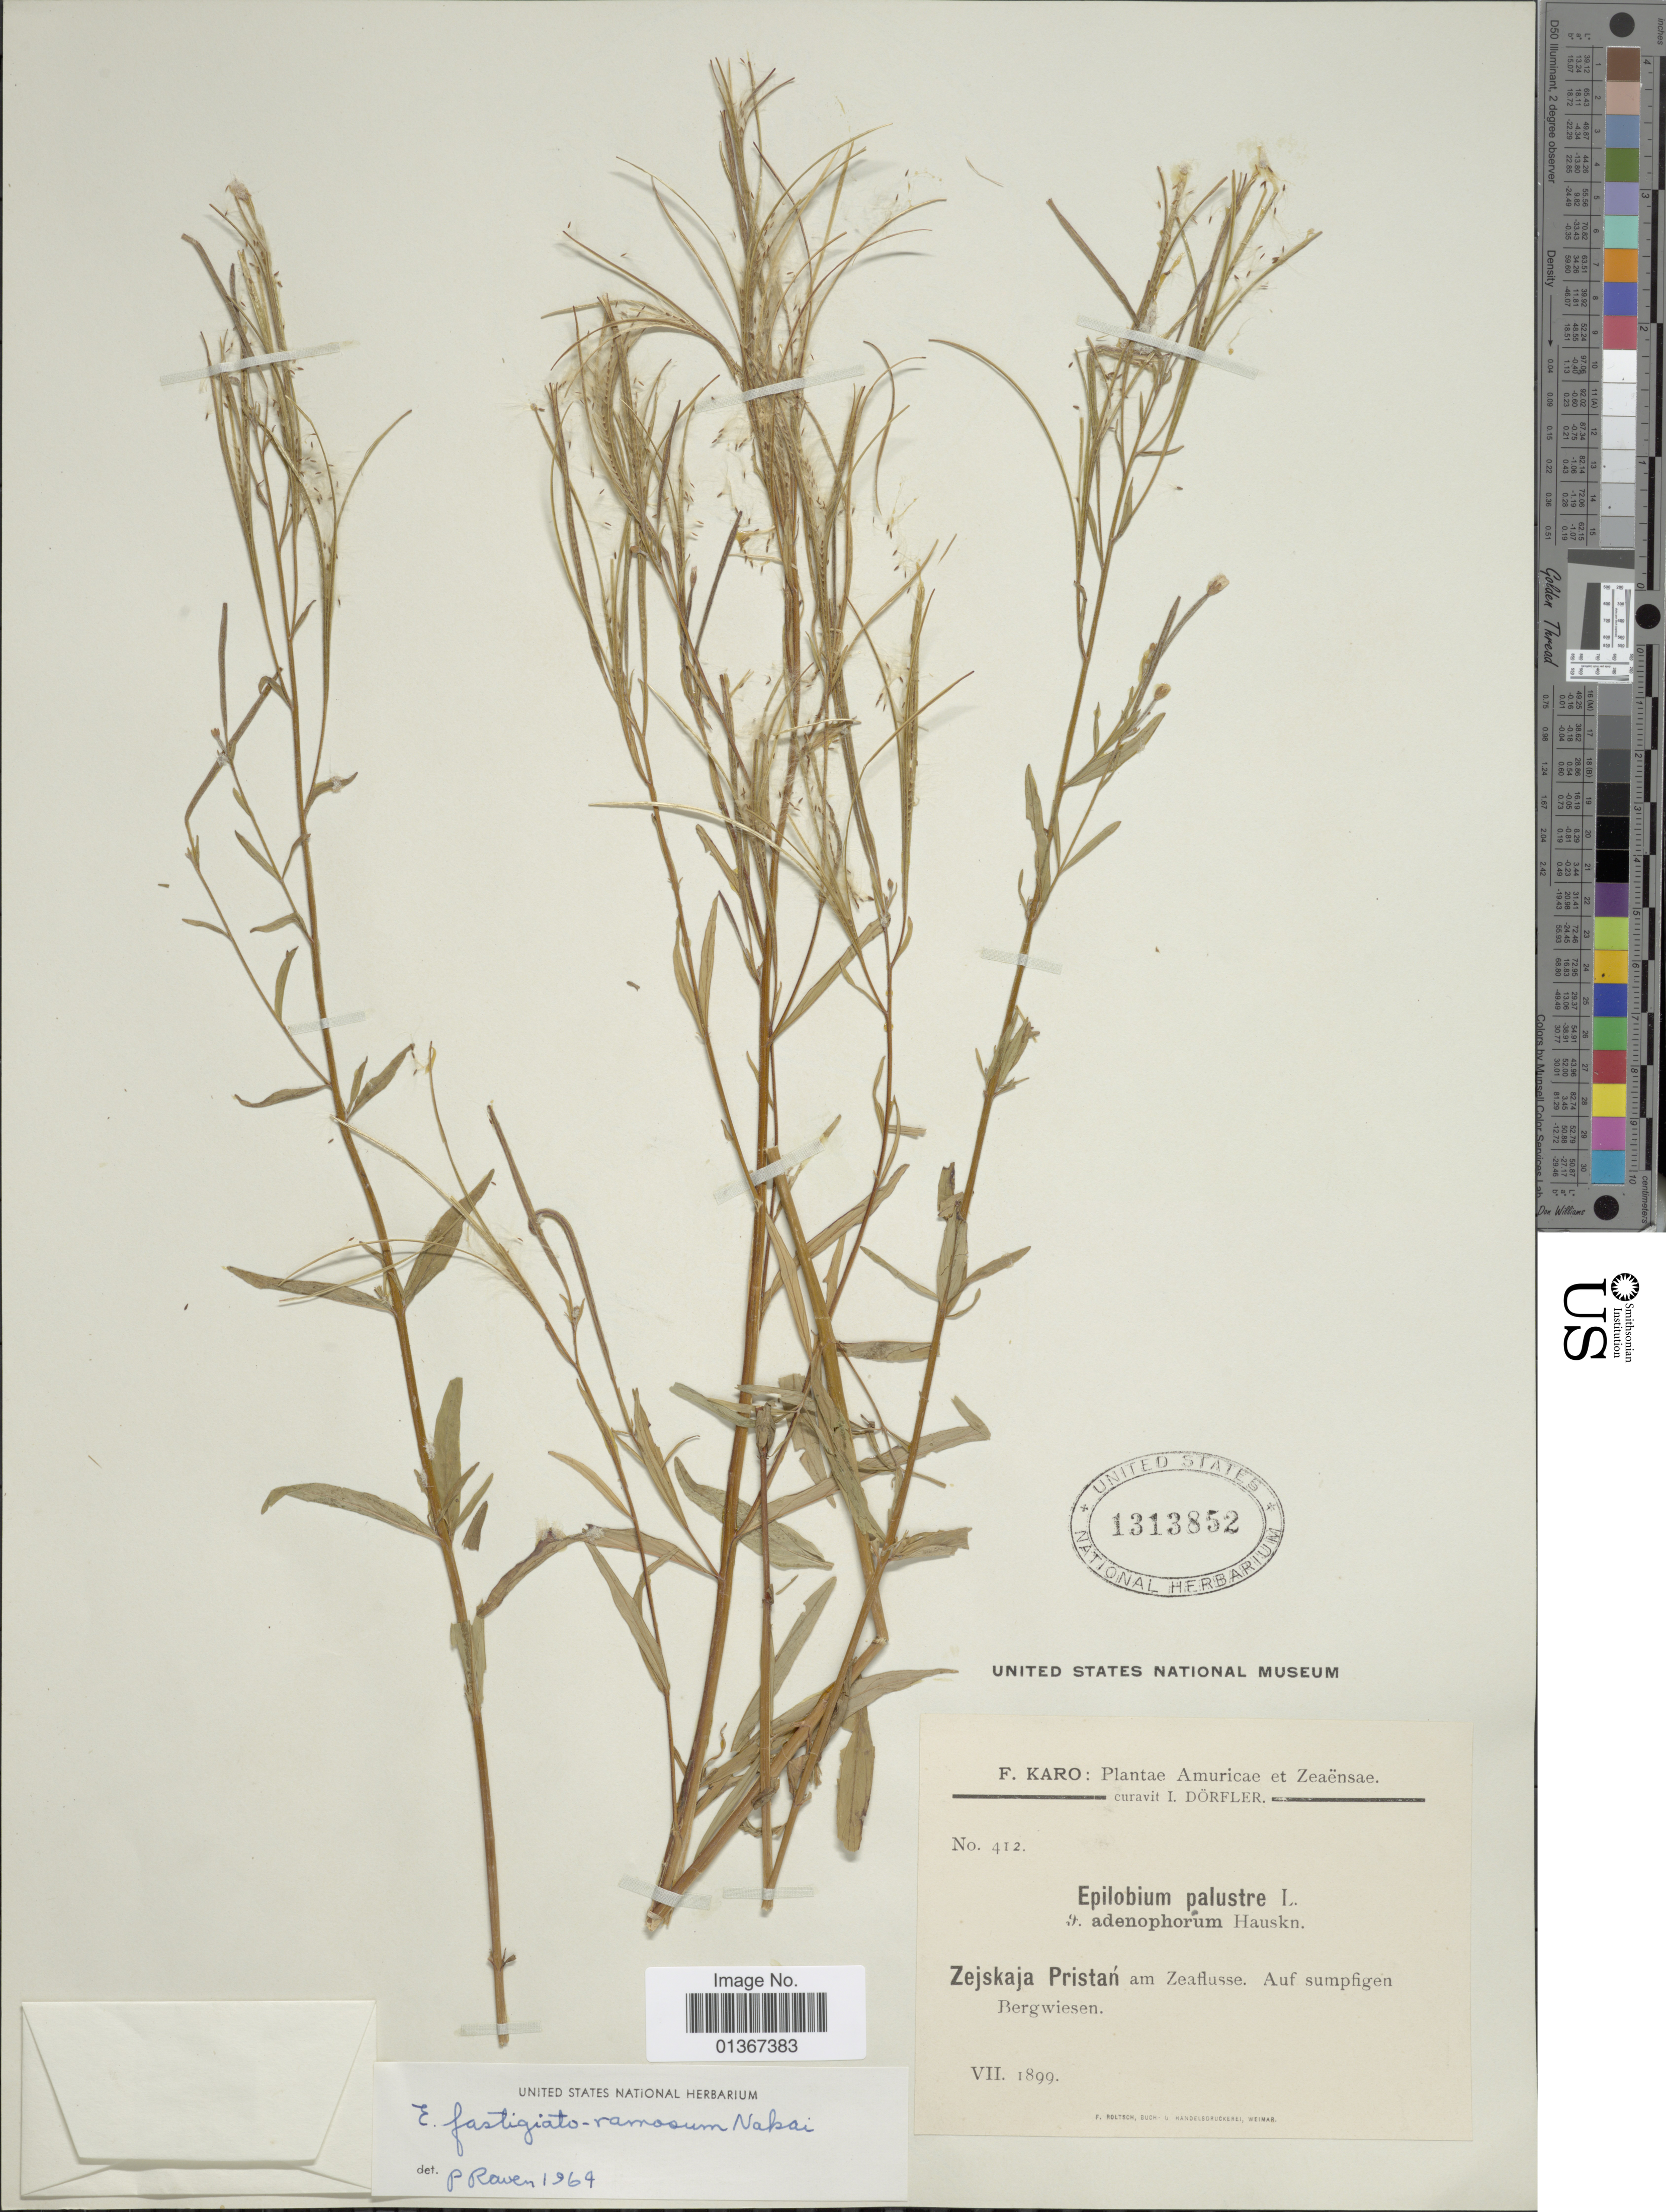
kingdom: Plantae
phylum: Tracheophyta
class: Magnoliopsida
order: Myrtales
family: Onagraceae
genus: Epilobium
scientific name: Epilobium fastigiatoramosum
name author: Nakai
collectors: F. Karo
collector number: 412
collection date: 1899-07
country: Russian Federation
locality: Zejskaja Pristán am Zeaflusse. Auf sumpfigen Bergwiesen.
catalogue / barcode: US 1313852